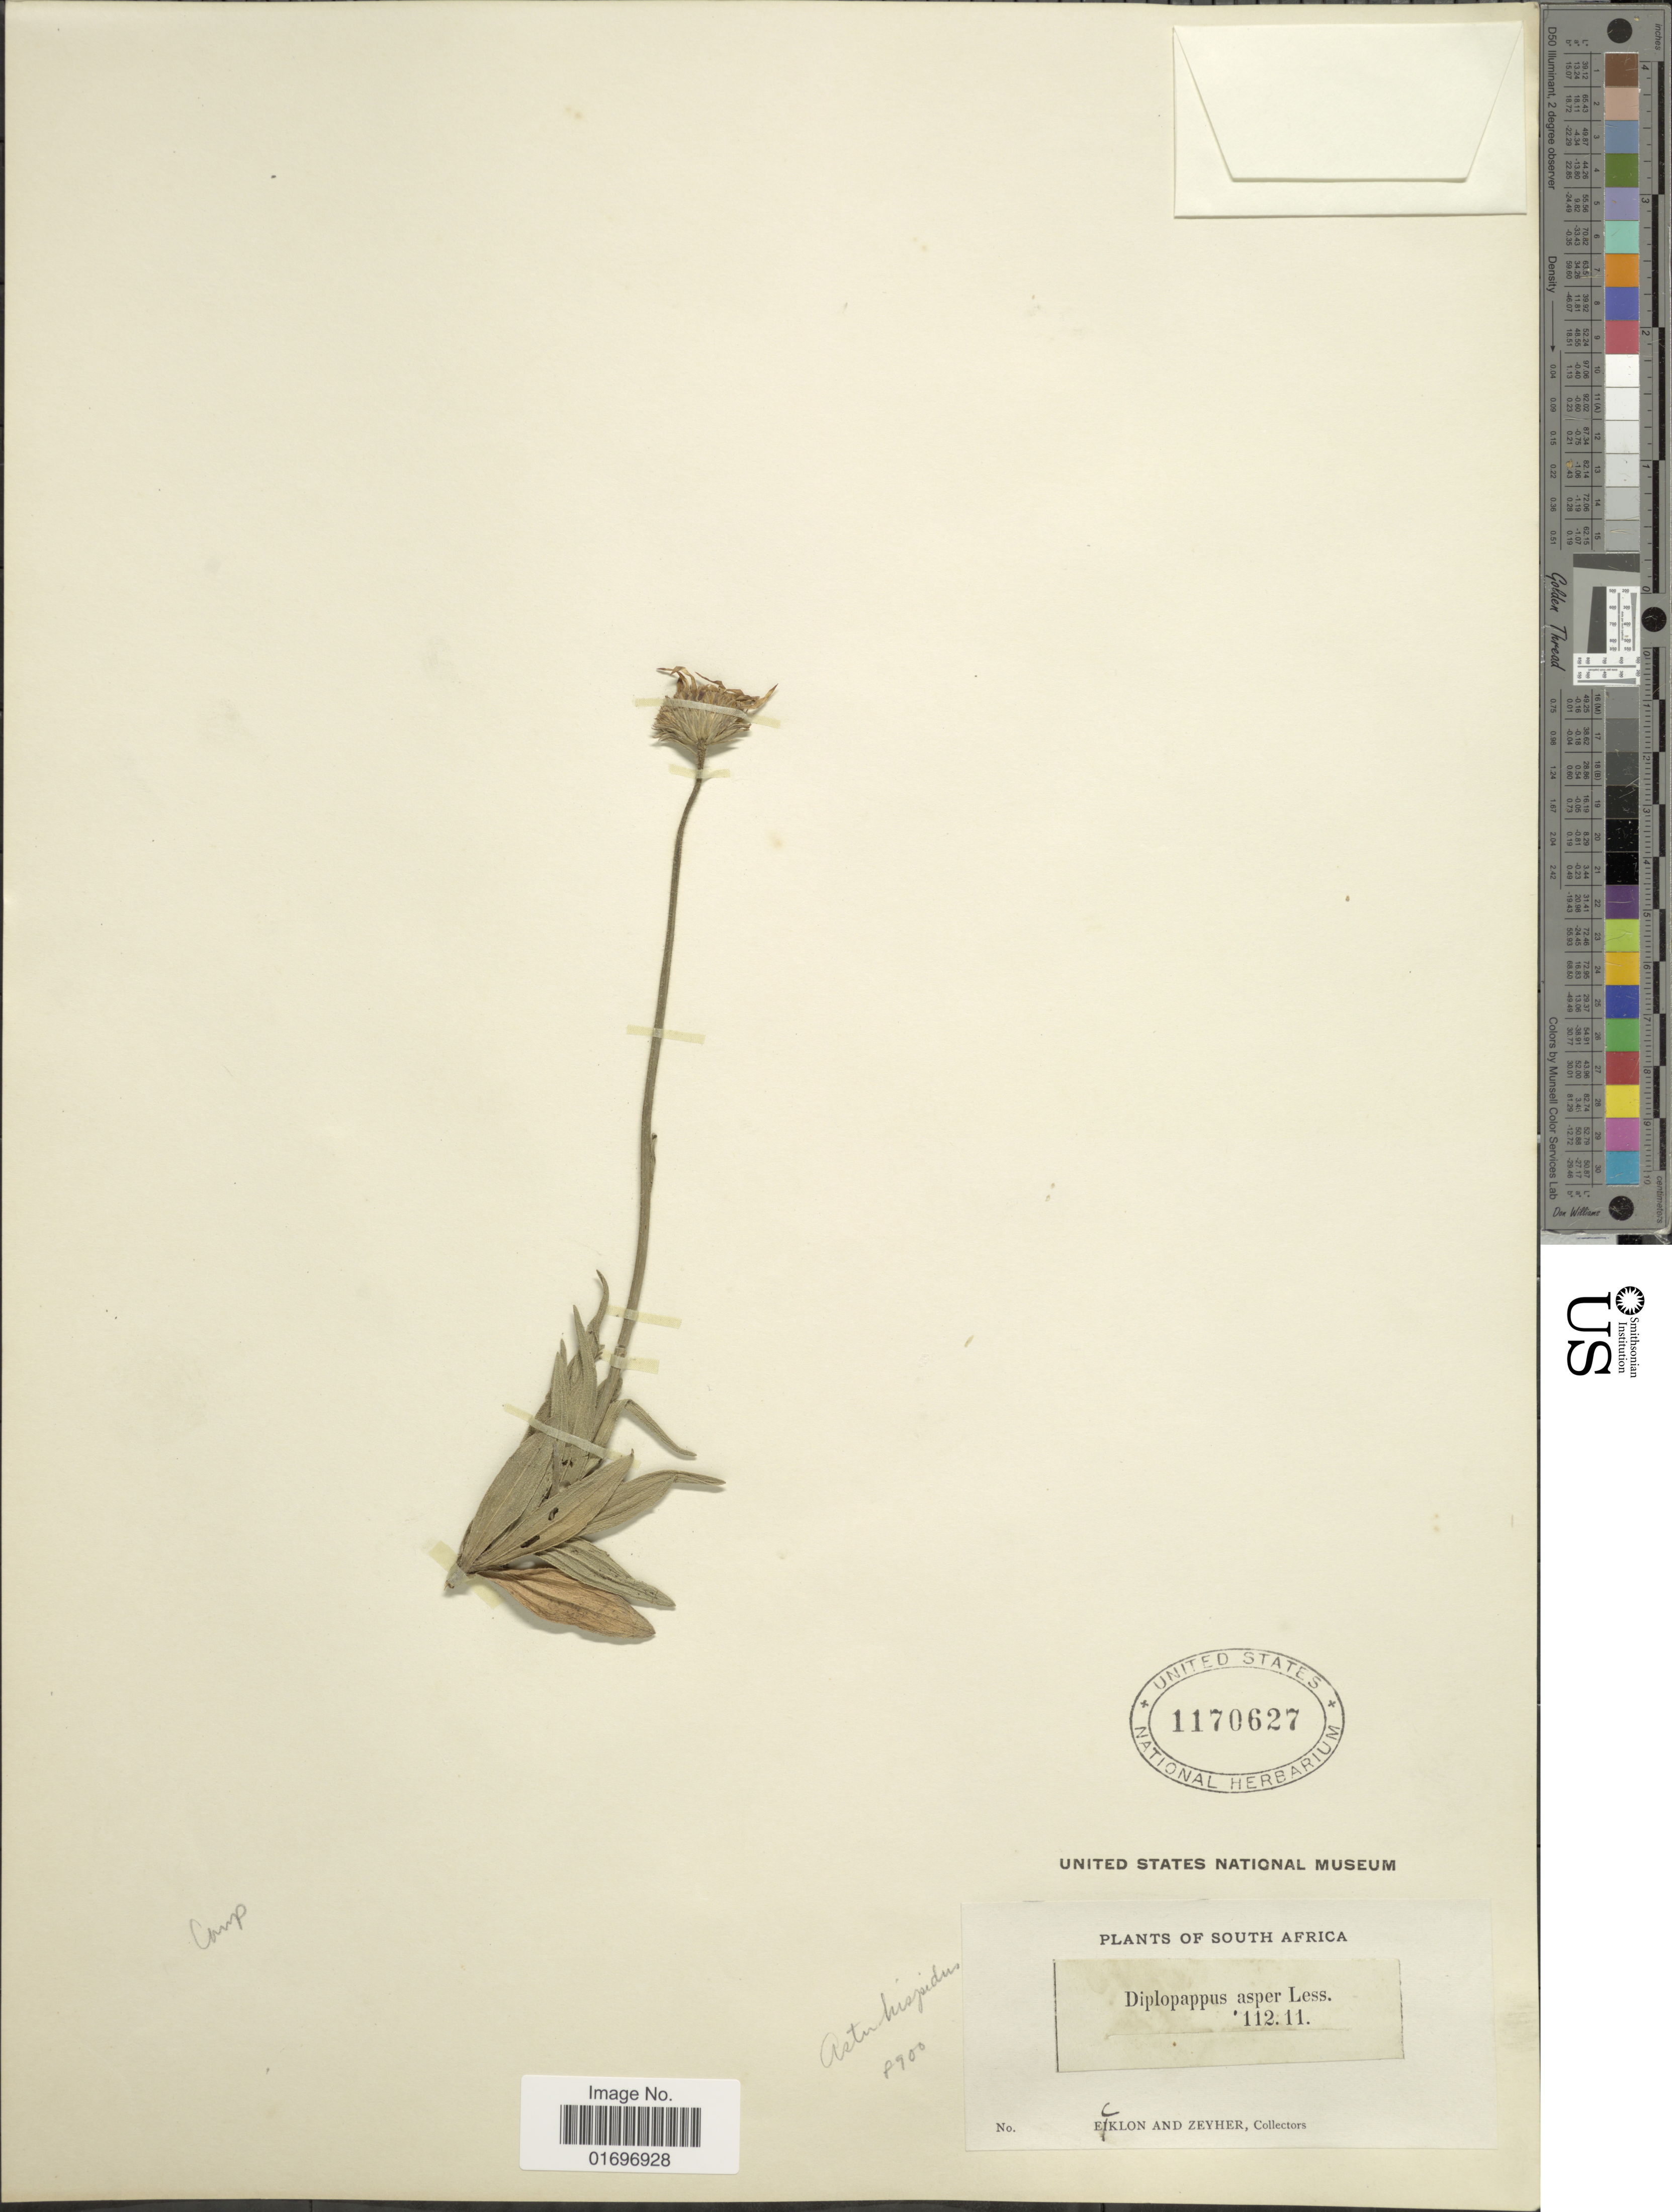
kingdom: Plantae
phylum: Tracheophyta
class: Magnoliopsida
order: Asterales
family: Asteraceae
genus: Aster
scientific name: Aster sp.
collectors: -. Ecklon & -. Zeyher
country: South Africa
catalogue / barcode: US 1170627